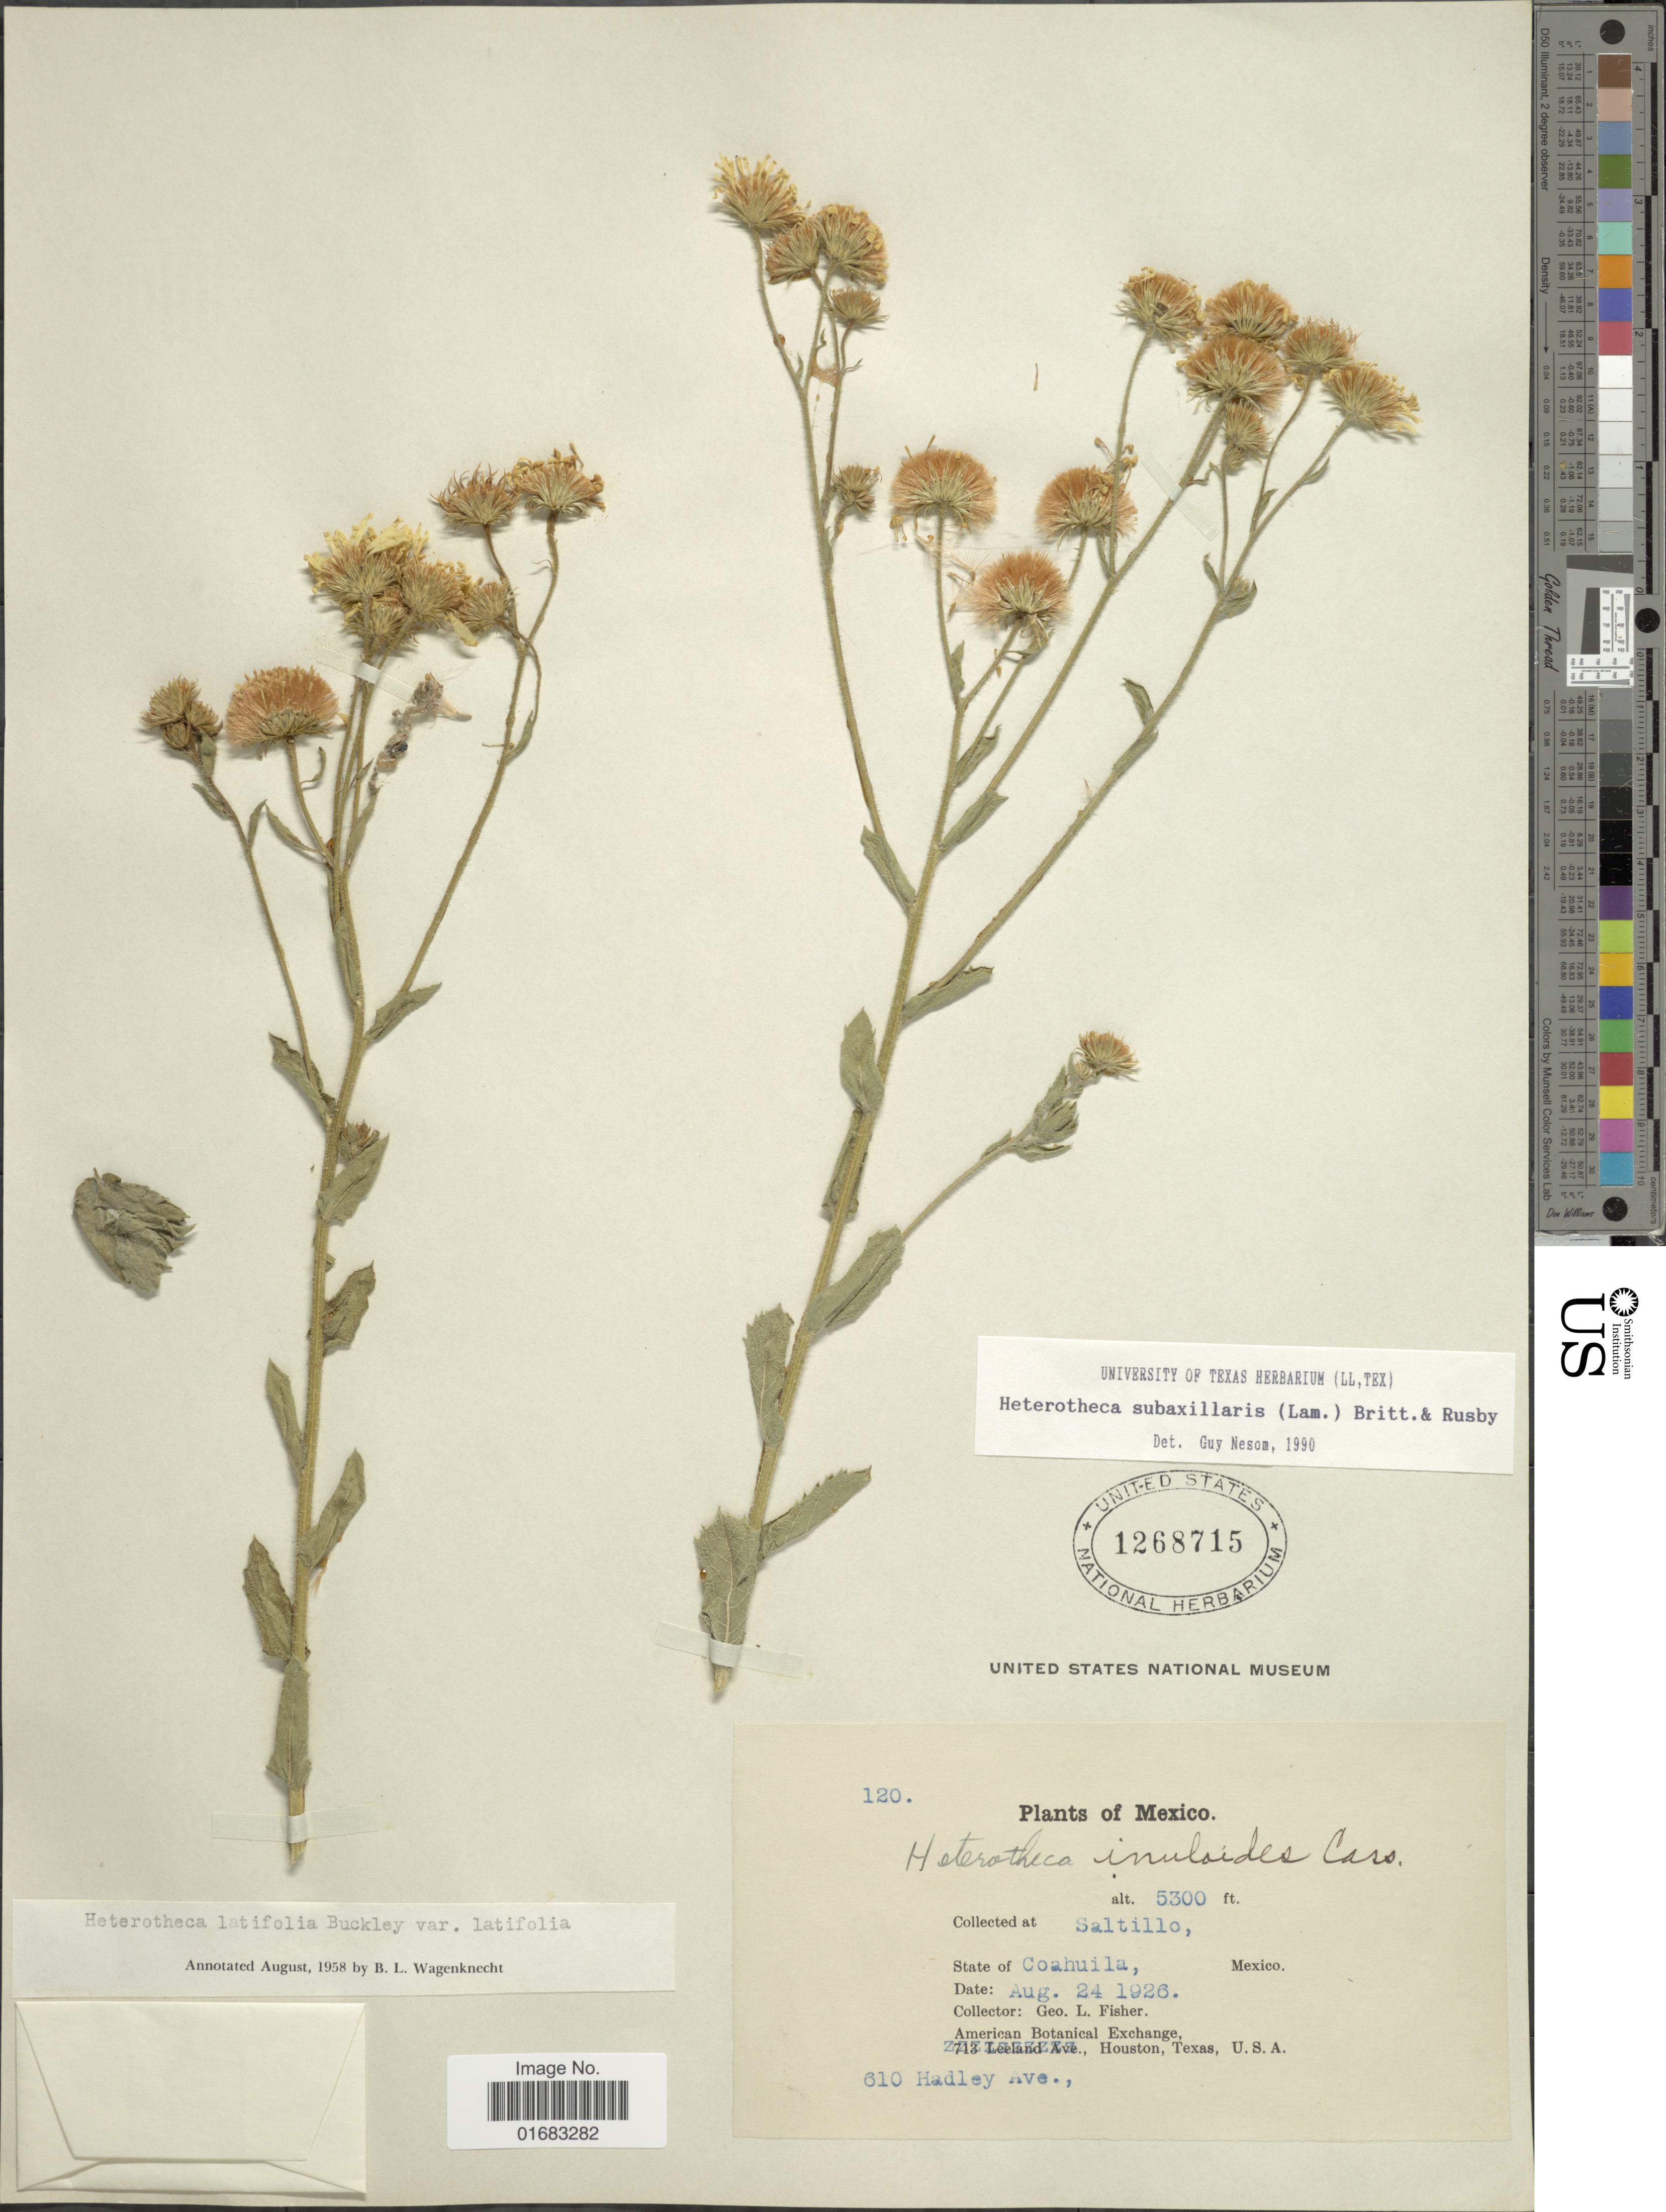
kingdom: Plantae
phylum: Tracheophyta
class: Magnoliopsida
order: Asterales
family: Asteraceae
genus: Heterotheca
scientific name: Heterotheca subaxillaris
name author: (Lam.) Britton & Rusby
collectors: G. L. Fisher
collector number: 120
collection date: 1926-08-24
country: Mexico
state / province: Coahuila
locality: Mexico. State of Coahuila, Mexico., 610 Hadley Ave.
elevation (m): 1615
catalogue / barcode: US 1268715